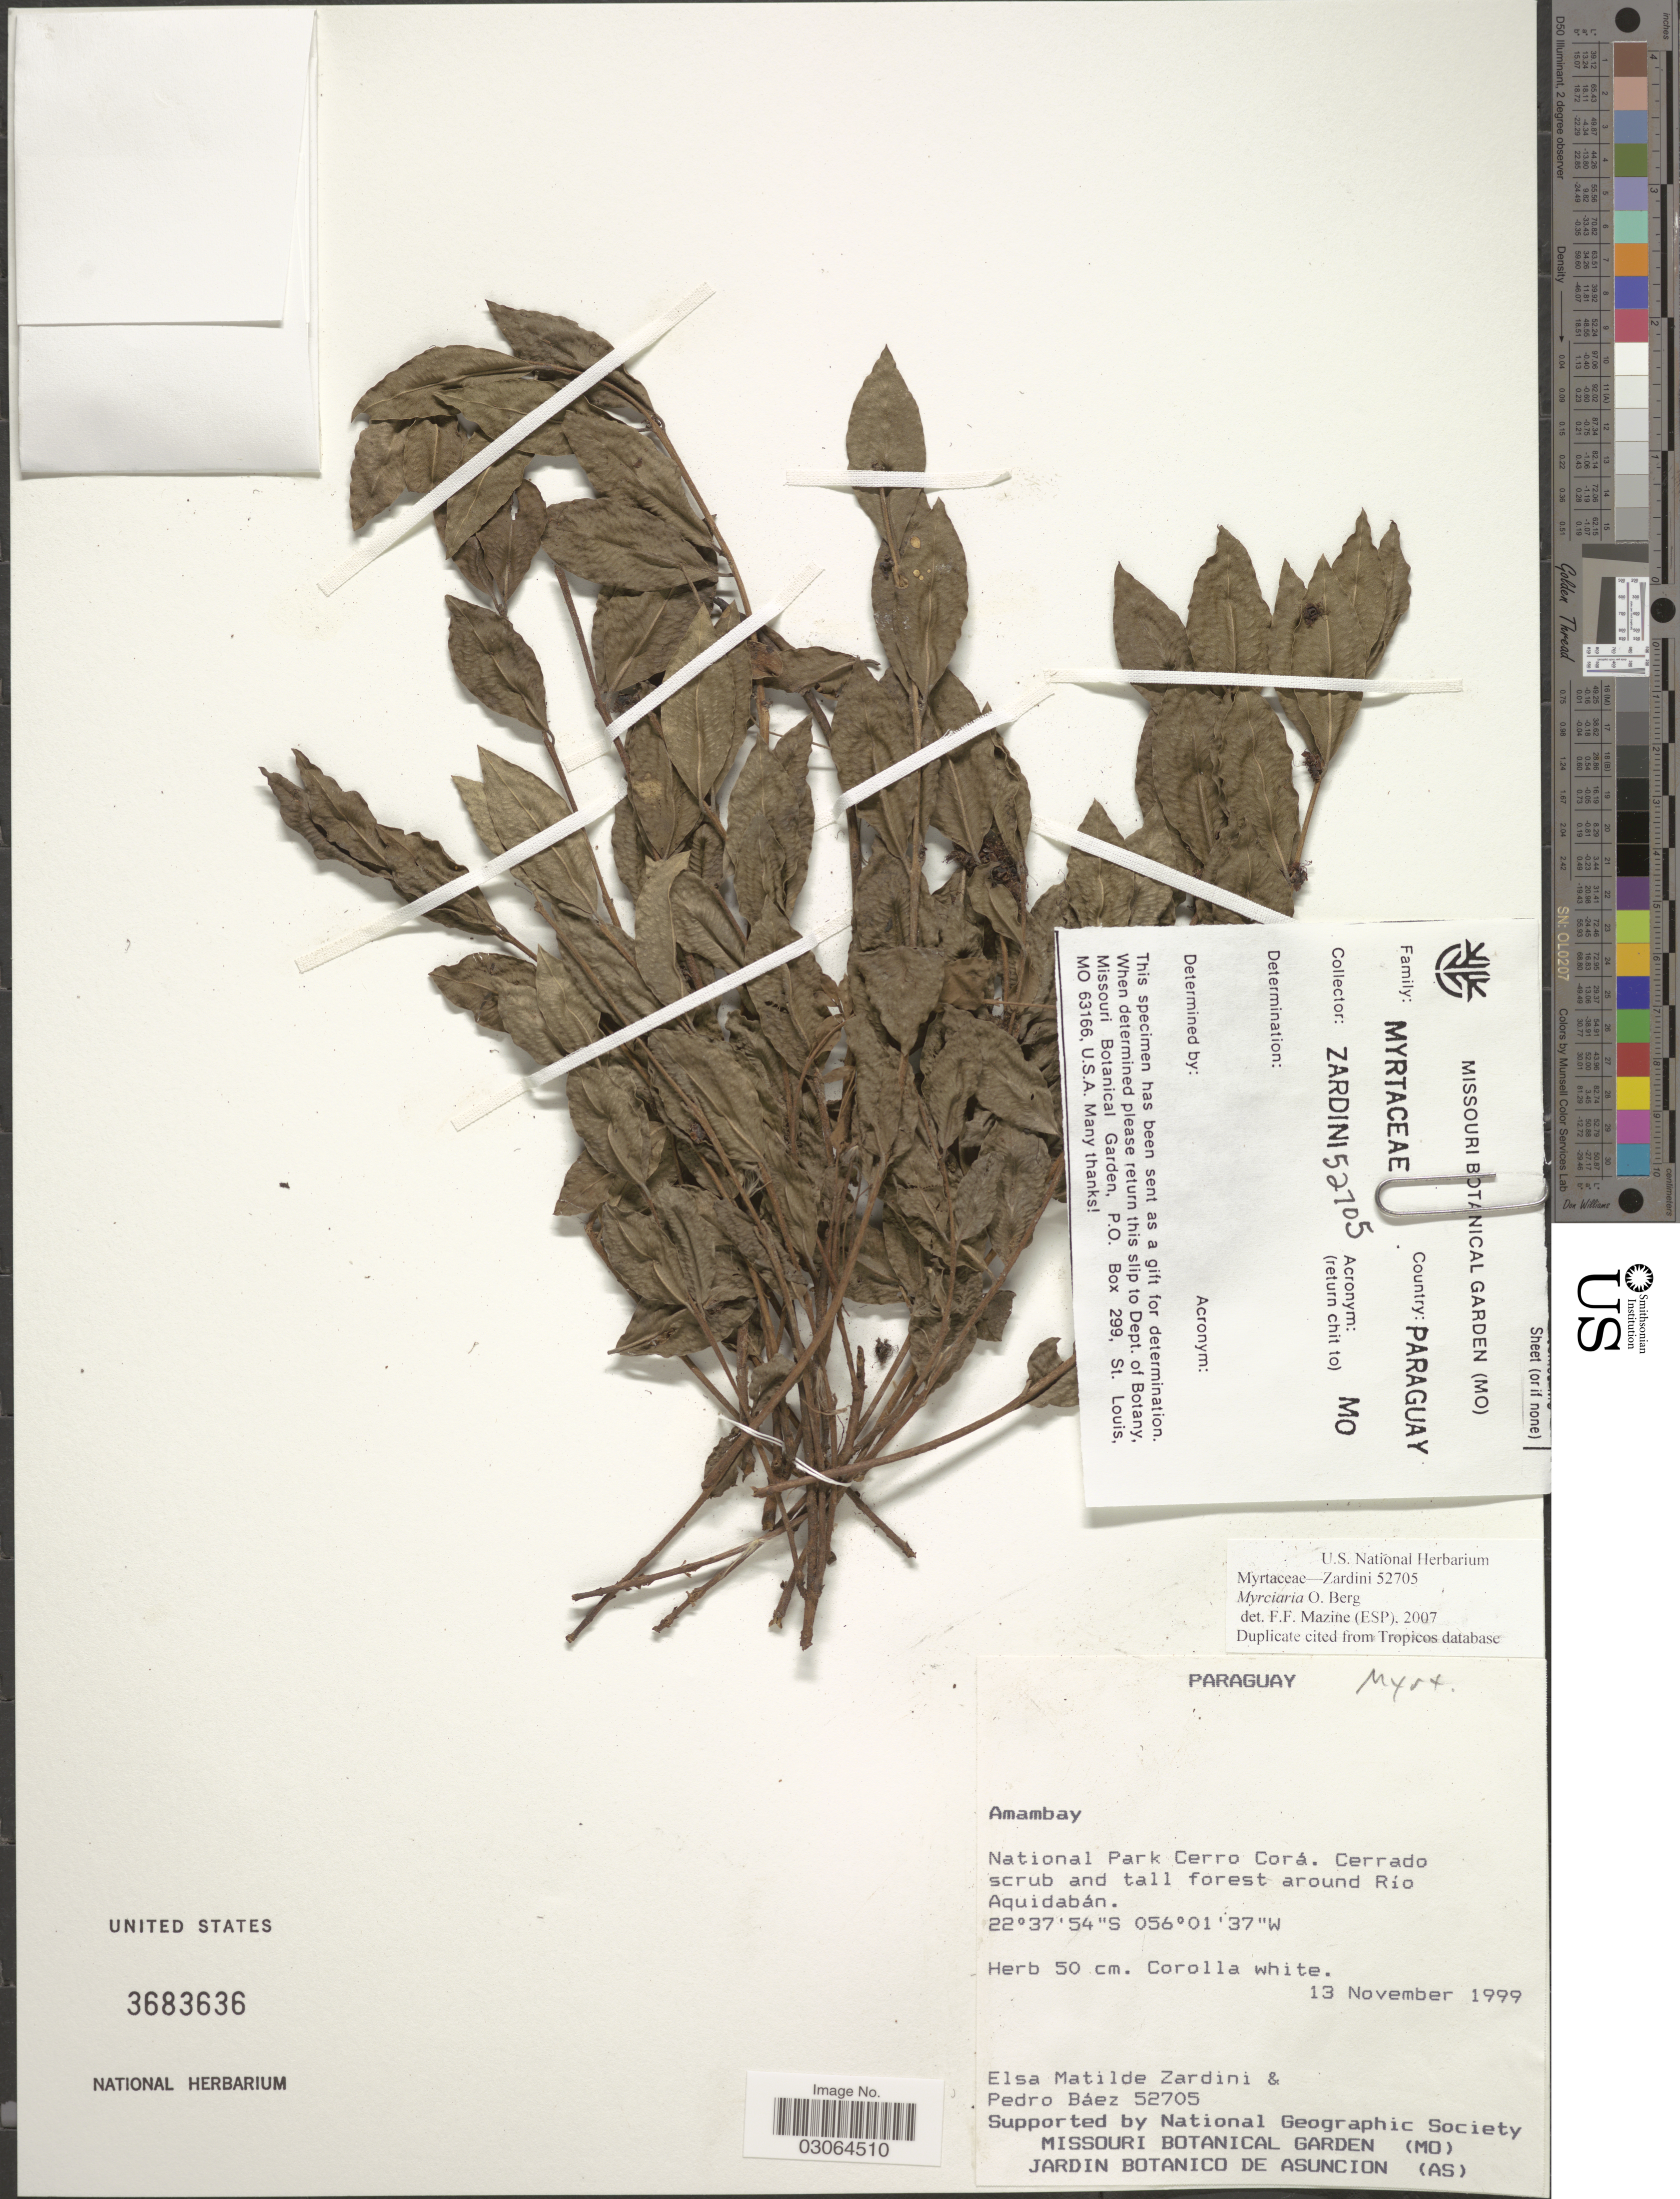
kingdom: Plantae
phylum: Tracheophyta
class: Magnoliopsida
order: Myrtales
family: Myrtaceae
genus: Myrciaria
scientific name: Myrciaria sp.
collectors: E. M. Zardini & P. Báez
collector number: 52705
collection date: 1999-11-13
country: Paraguay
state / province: Amambay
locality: National Park Cerro Corá. Cerrado scrub and tall forest around Río Aquidabán.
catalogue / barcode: US 3683636